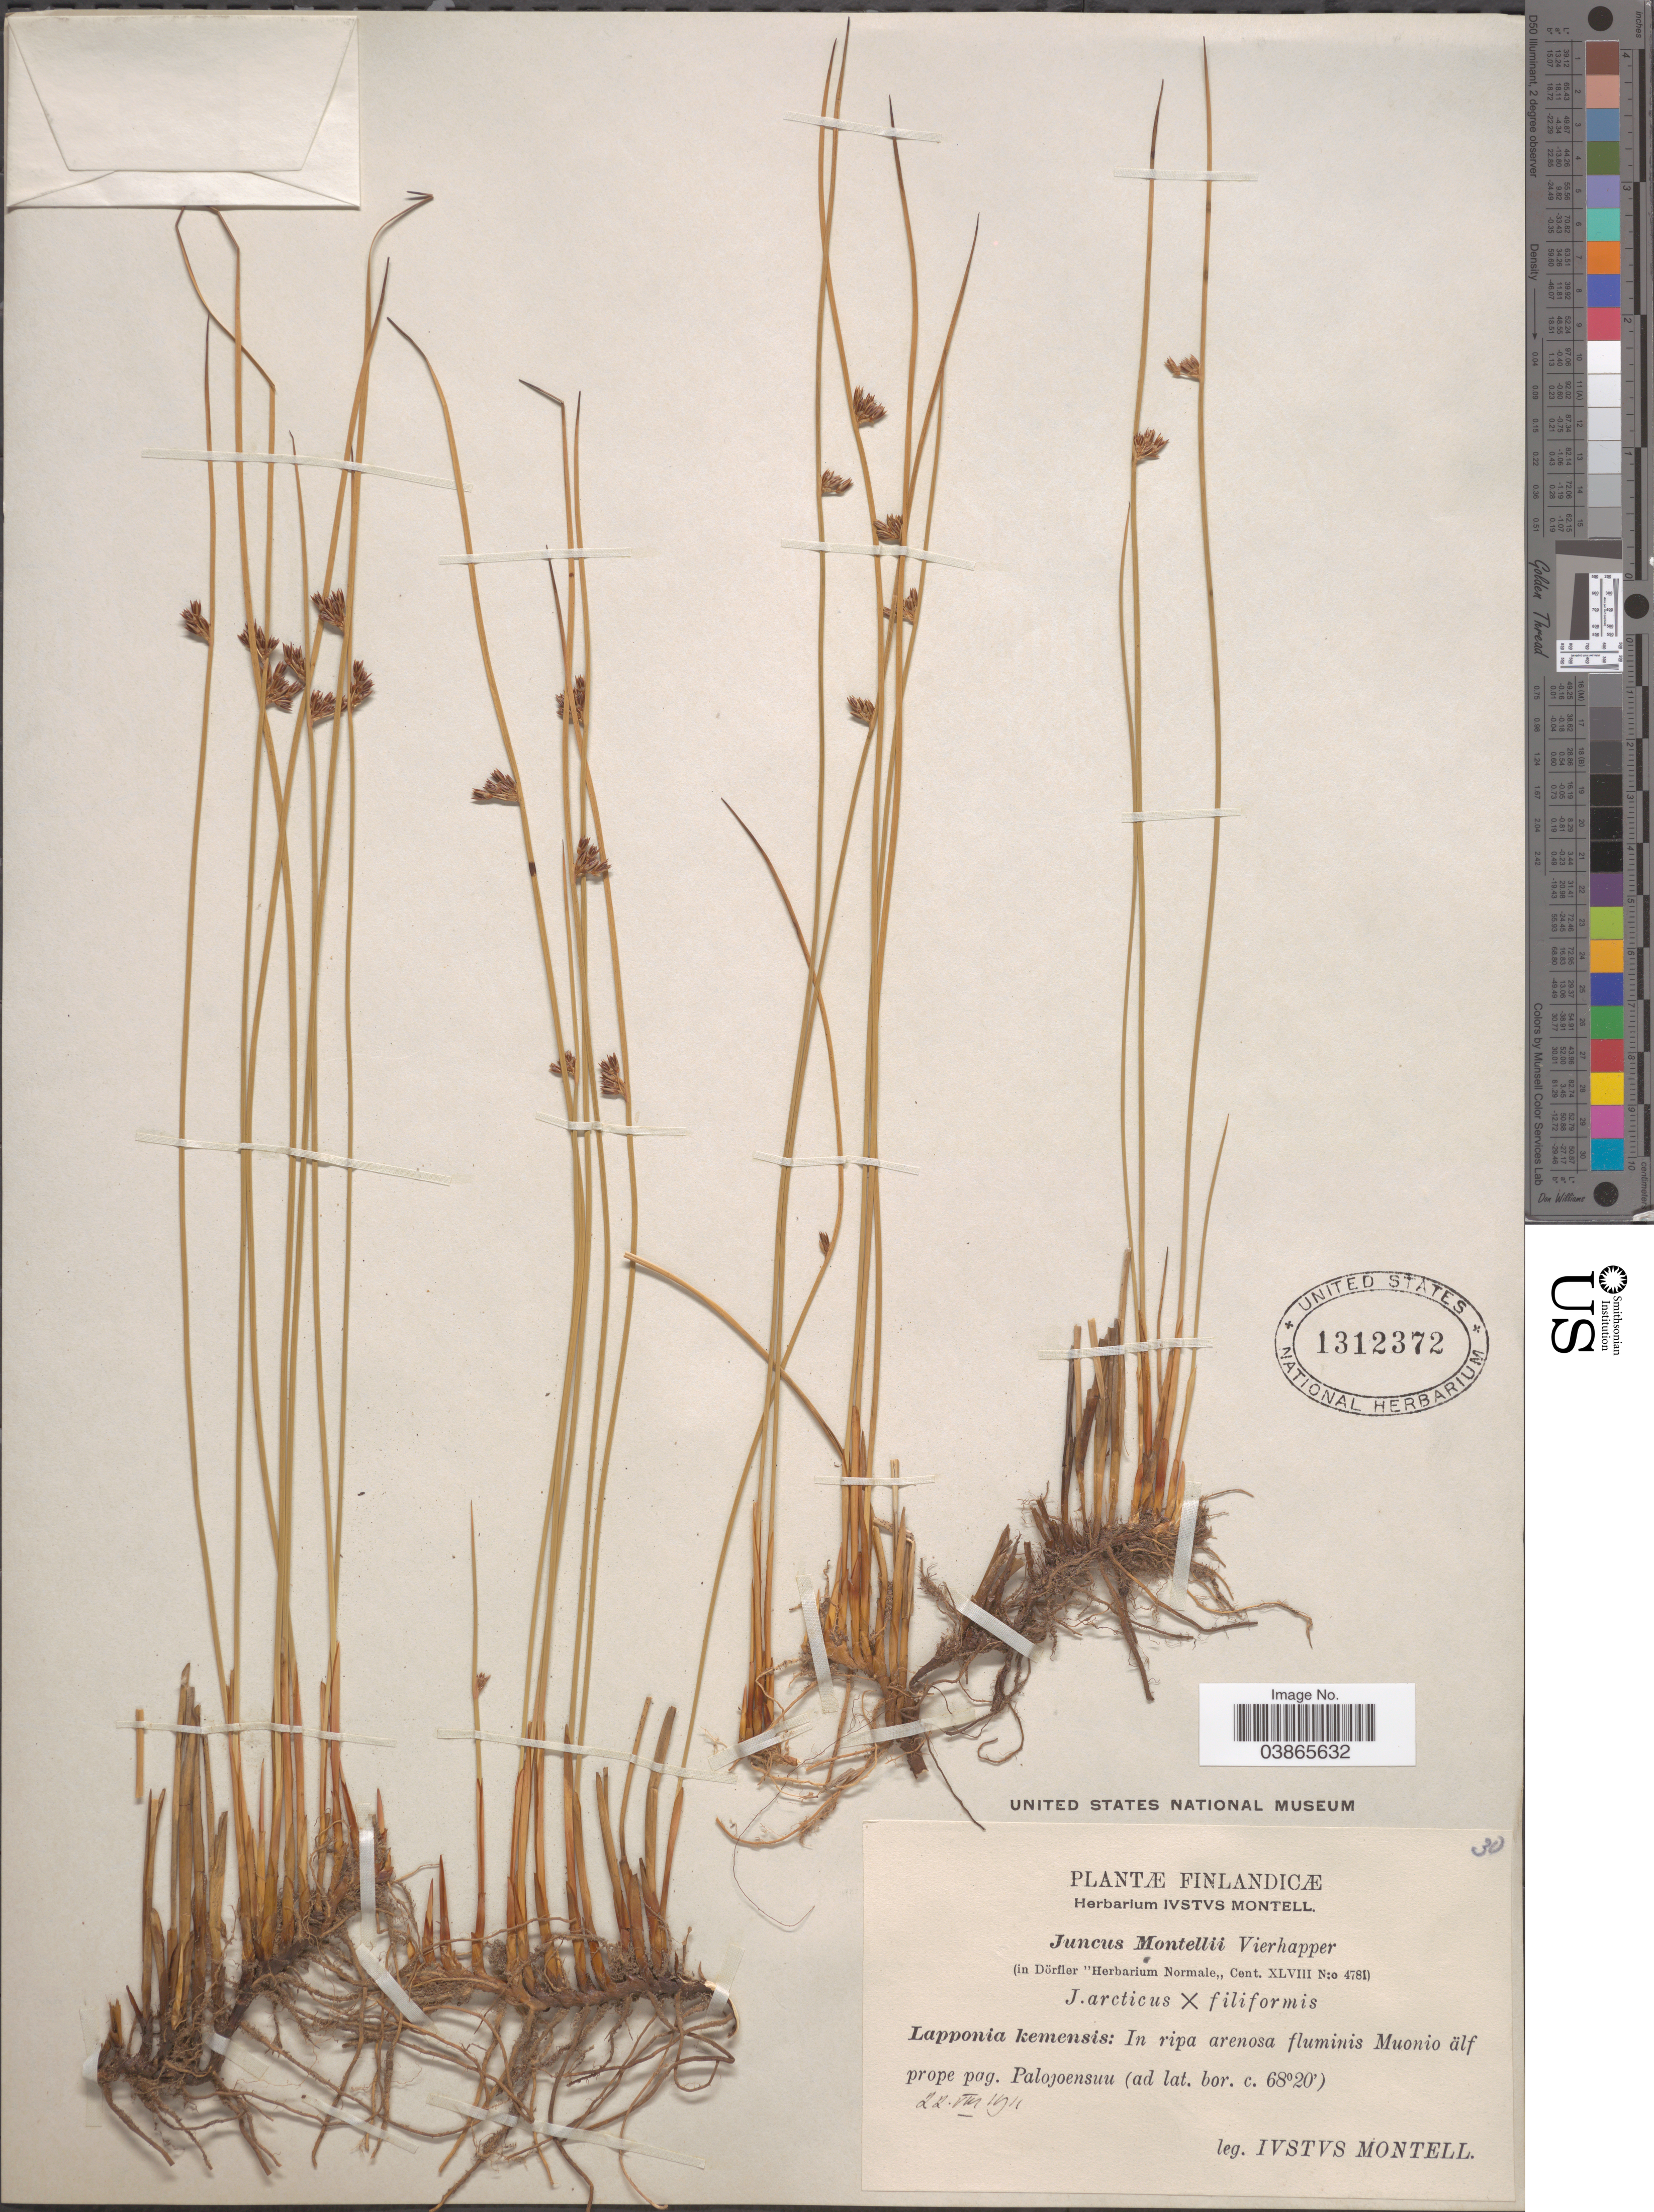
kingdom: Plantae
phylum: Tracheophyta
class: Liliopsida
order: Poales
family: Juncaceae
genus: Juncus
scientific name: Juncus montellii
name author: Vierh.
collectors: I. Montell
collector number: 30?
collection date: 1911-08-22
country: Finland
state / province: Lappi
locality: Lapponia kemensis: In ripa arenosa fluminis Muonio älf prope pag. Palojoensuu.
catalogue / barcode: US 1312372